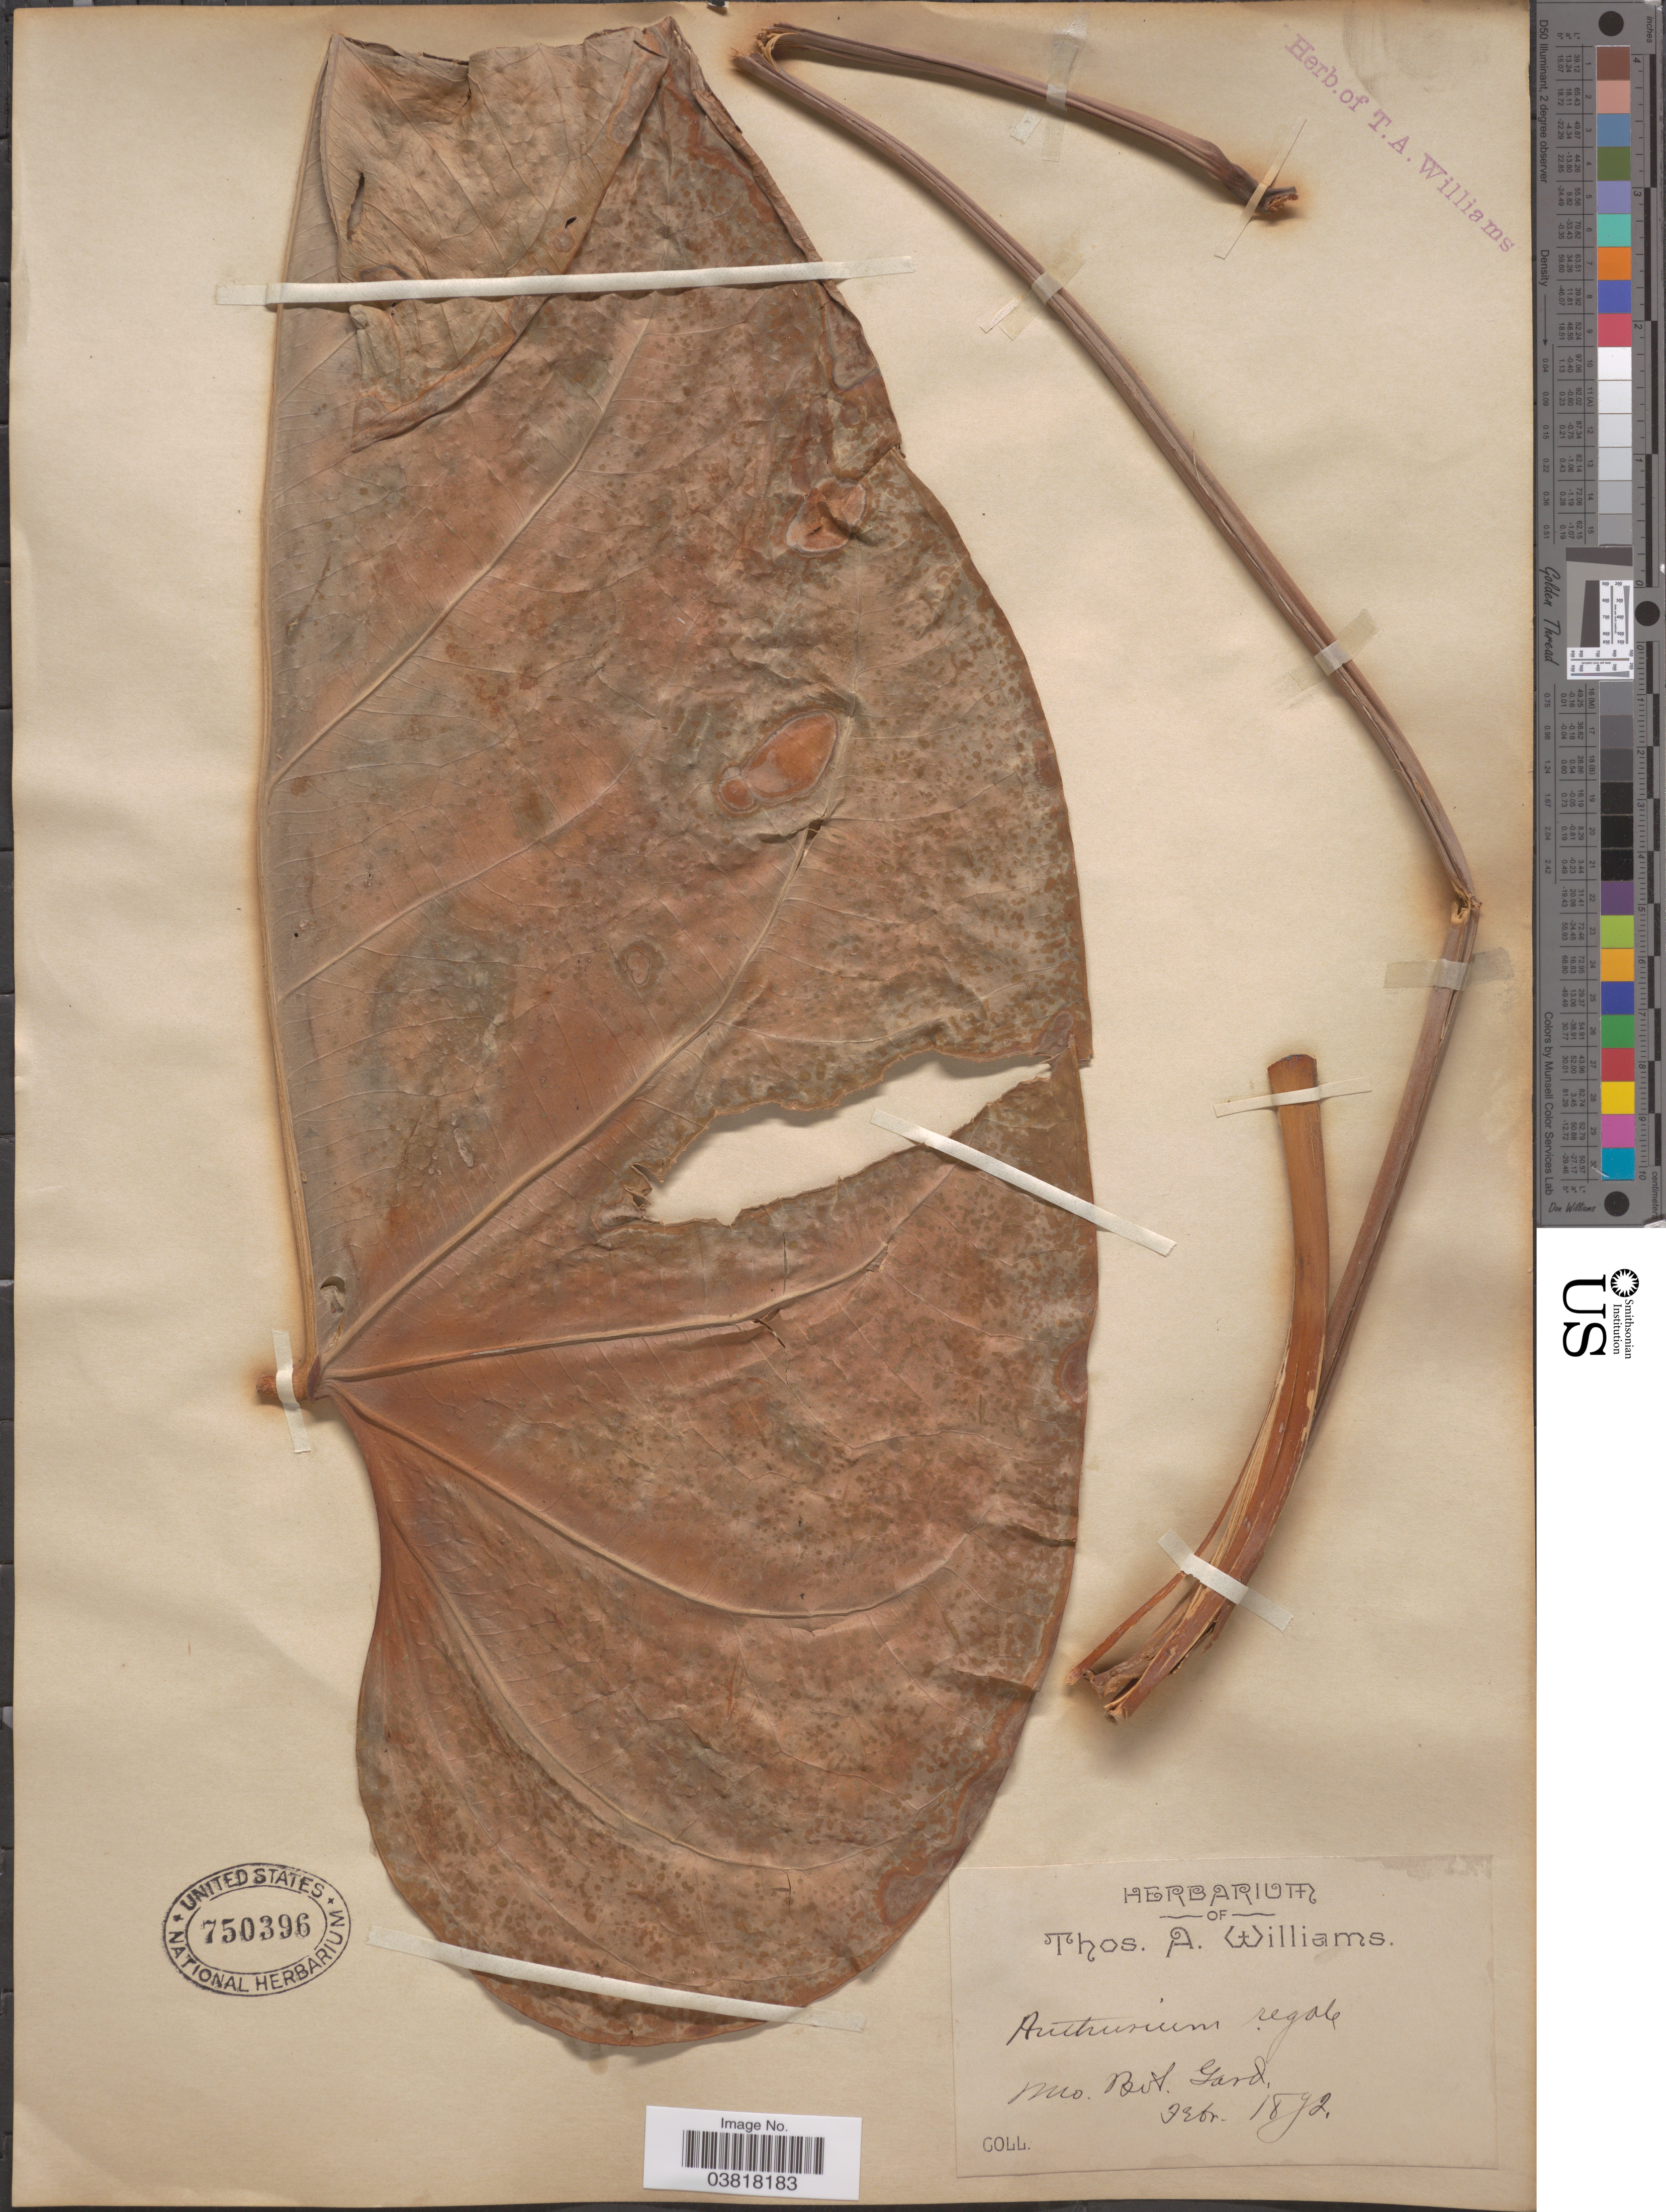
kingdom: Plantae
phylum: Tracheophyta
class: Liliopsida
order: Alismatales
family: Araceae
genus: Anthurium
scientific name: Anthurium regale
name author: Linden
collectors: ex herb. Thos. A. Williams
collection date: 1892-02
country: United States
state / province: Missouri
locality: Mo. Bot. Gard.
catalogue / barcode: US 750396